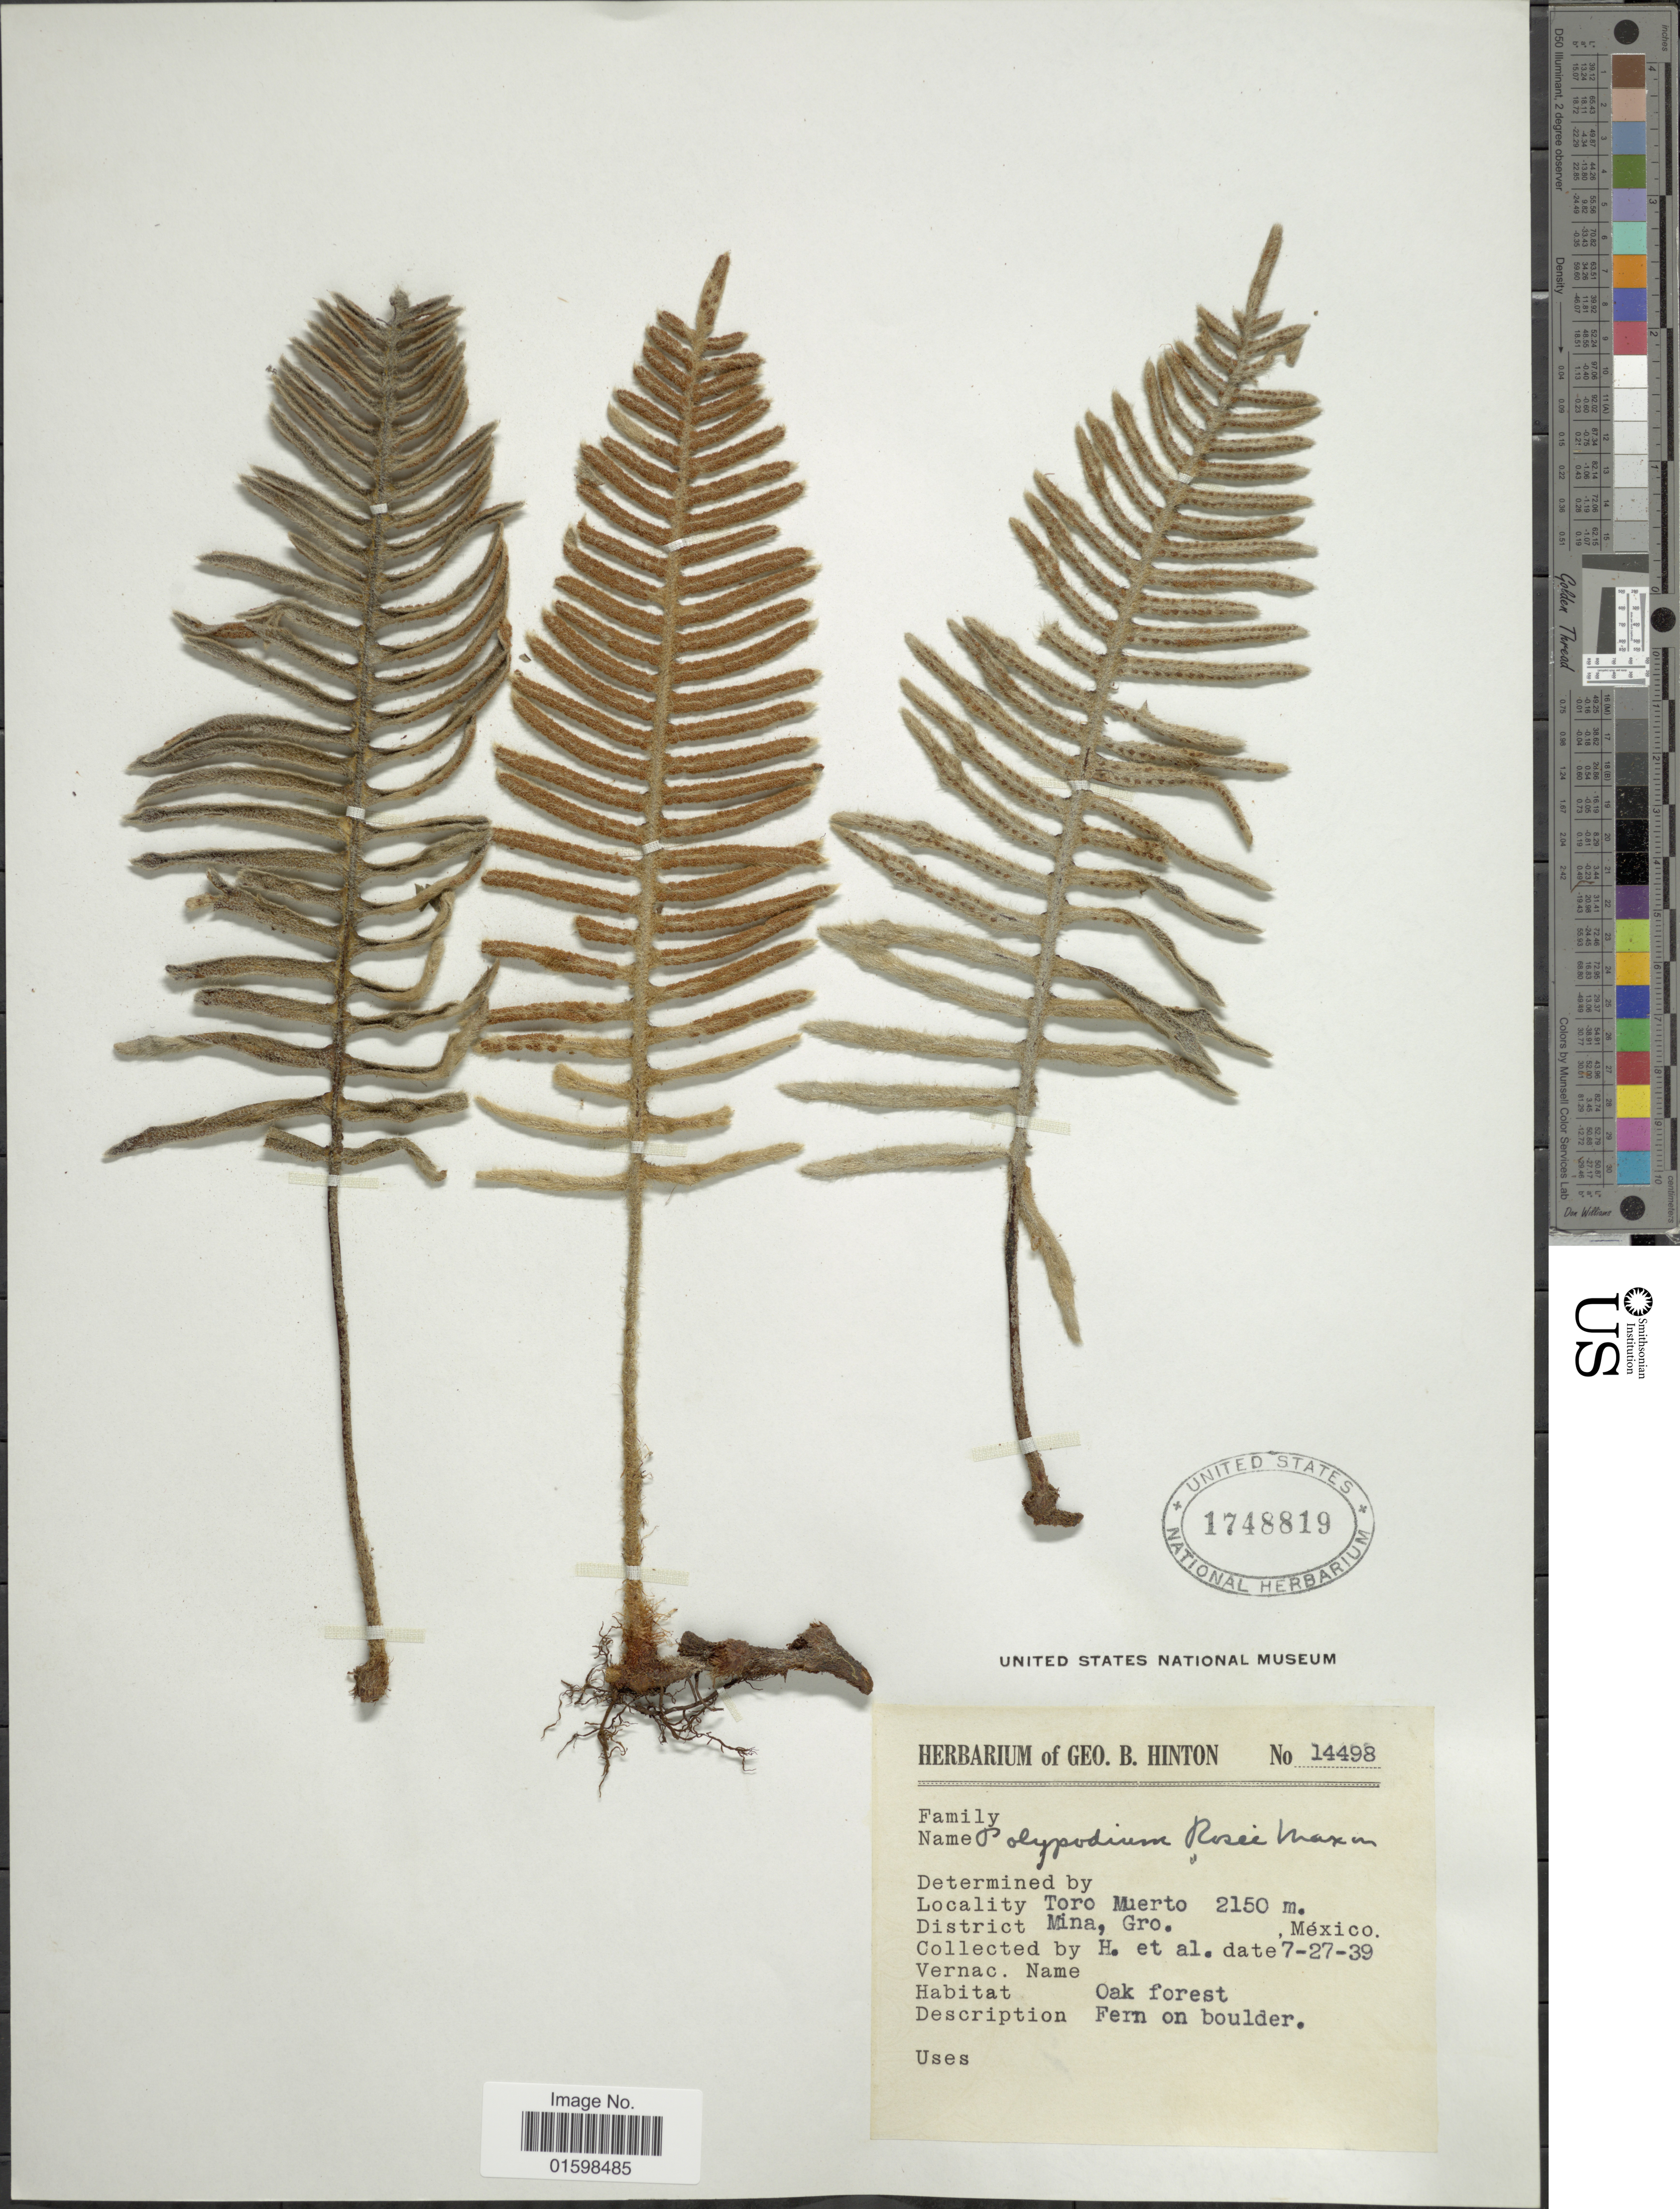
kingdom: Plantae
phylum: Tracheophyta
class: Polypodiopsida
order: Polypodiales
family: Polypodiaceae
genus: Pleopeltis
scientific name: Pleopeltis rosei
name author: (Maxon) A.R. Sm. & Tejero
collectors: G. B. Hinton & et al.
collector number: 14498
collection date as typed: Transcribed d/m/y: 27/7/39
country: Mexico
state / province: Guerrero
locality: Toro Muerto, Mina, Gro., México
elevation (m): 2150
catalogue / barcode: US 1748819